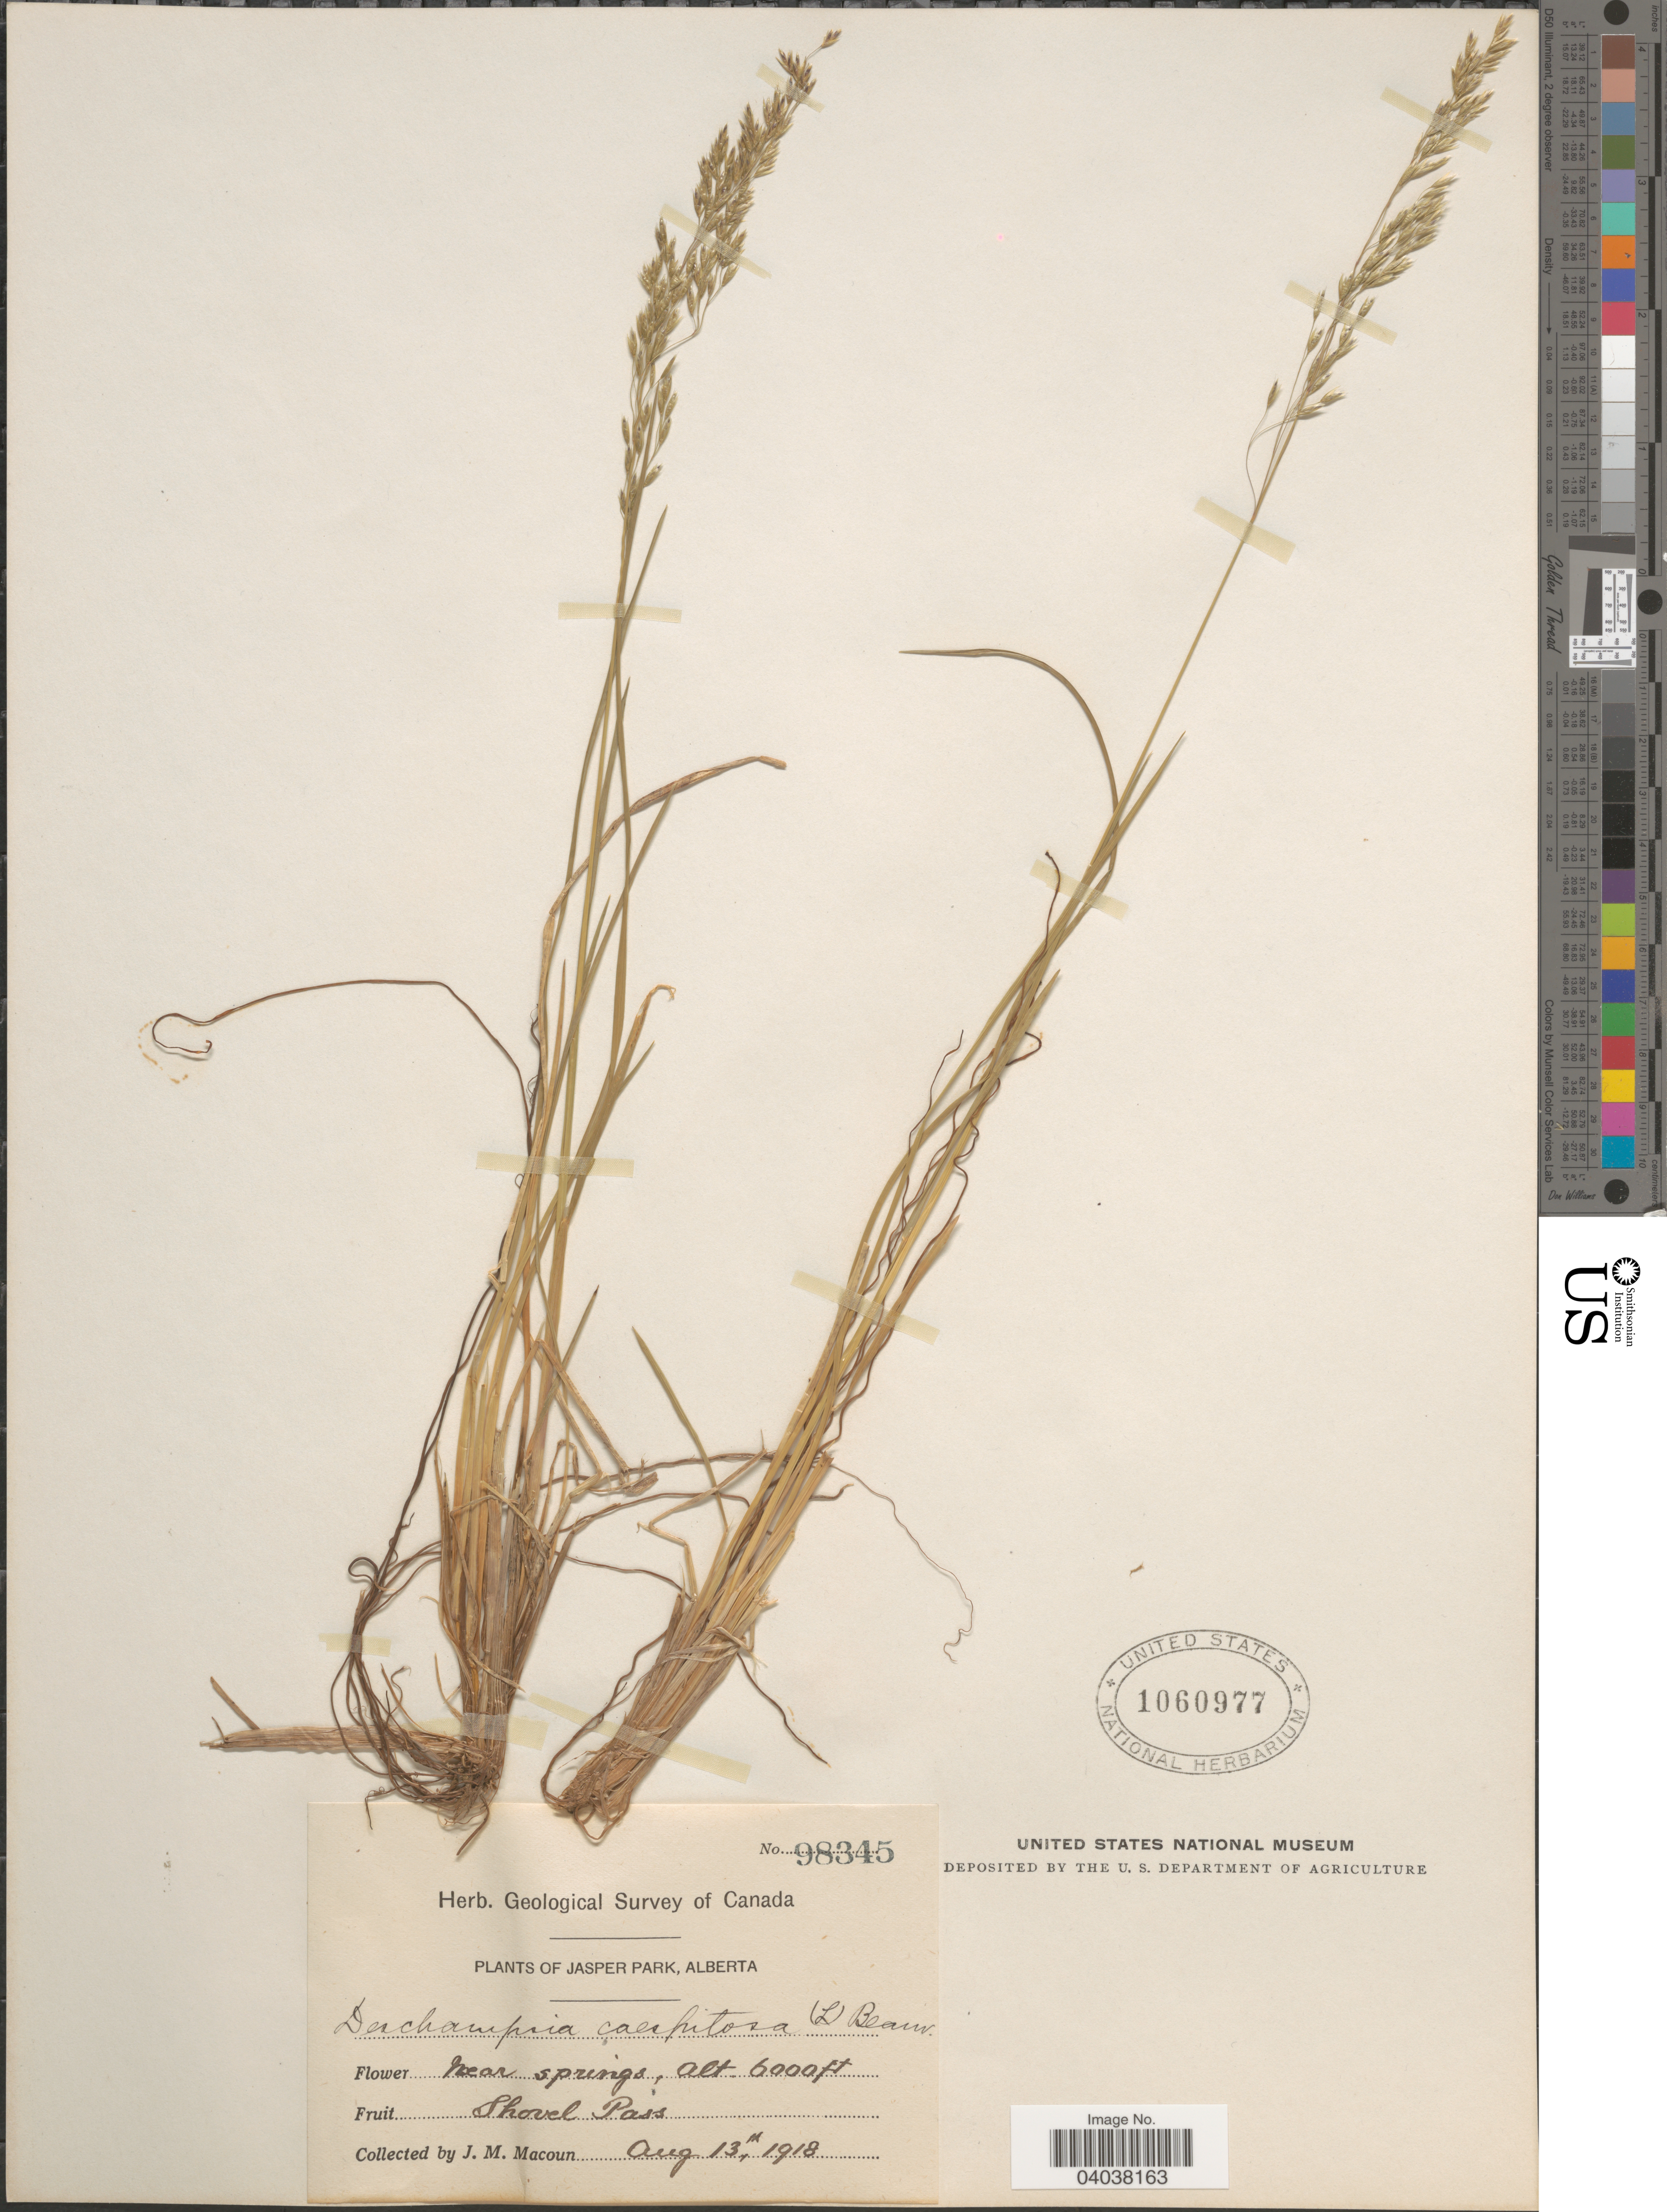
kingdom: Plantae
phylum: Tracheophyta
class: Liliopsida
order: Poales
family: Poaceae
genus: Deschampsia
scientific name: Deschampsia cespitosa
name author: (L.) P. Beauv.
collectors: J. M. Macoun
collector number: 98345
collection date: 1918-08-13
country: Canada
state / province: Alberta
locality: Jasper Park. Near springs. Shovel Pass.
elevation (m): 1829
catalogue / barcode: US 1060977